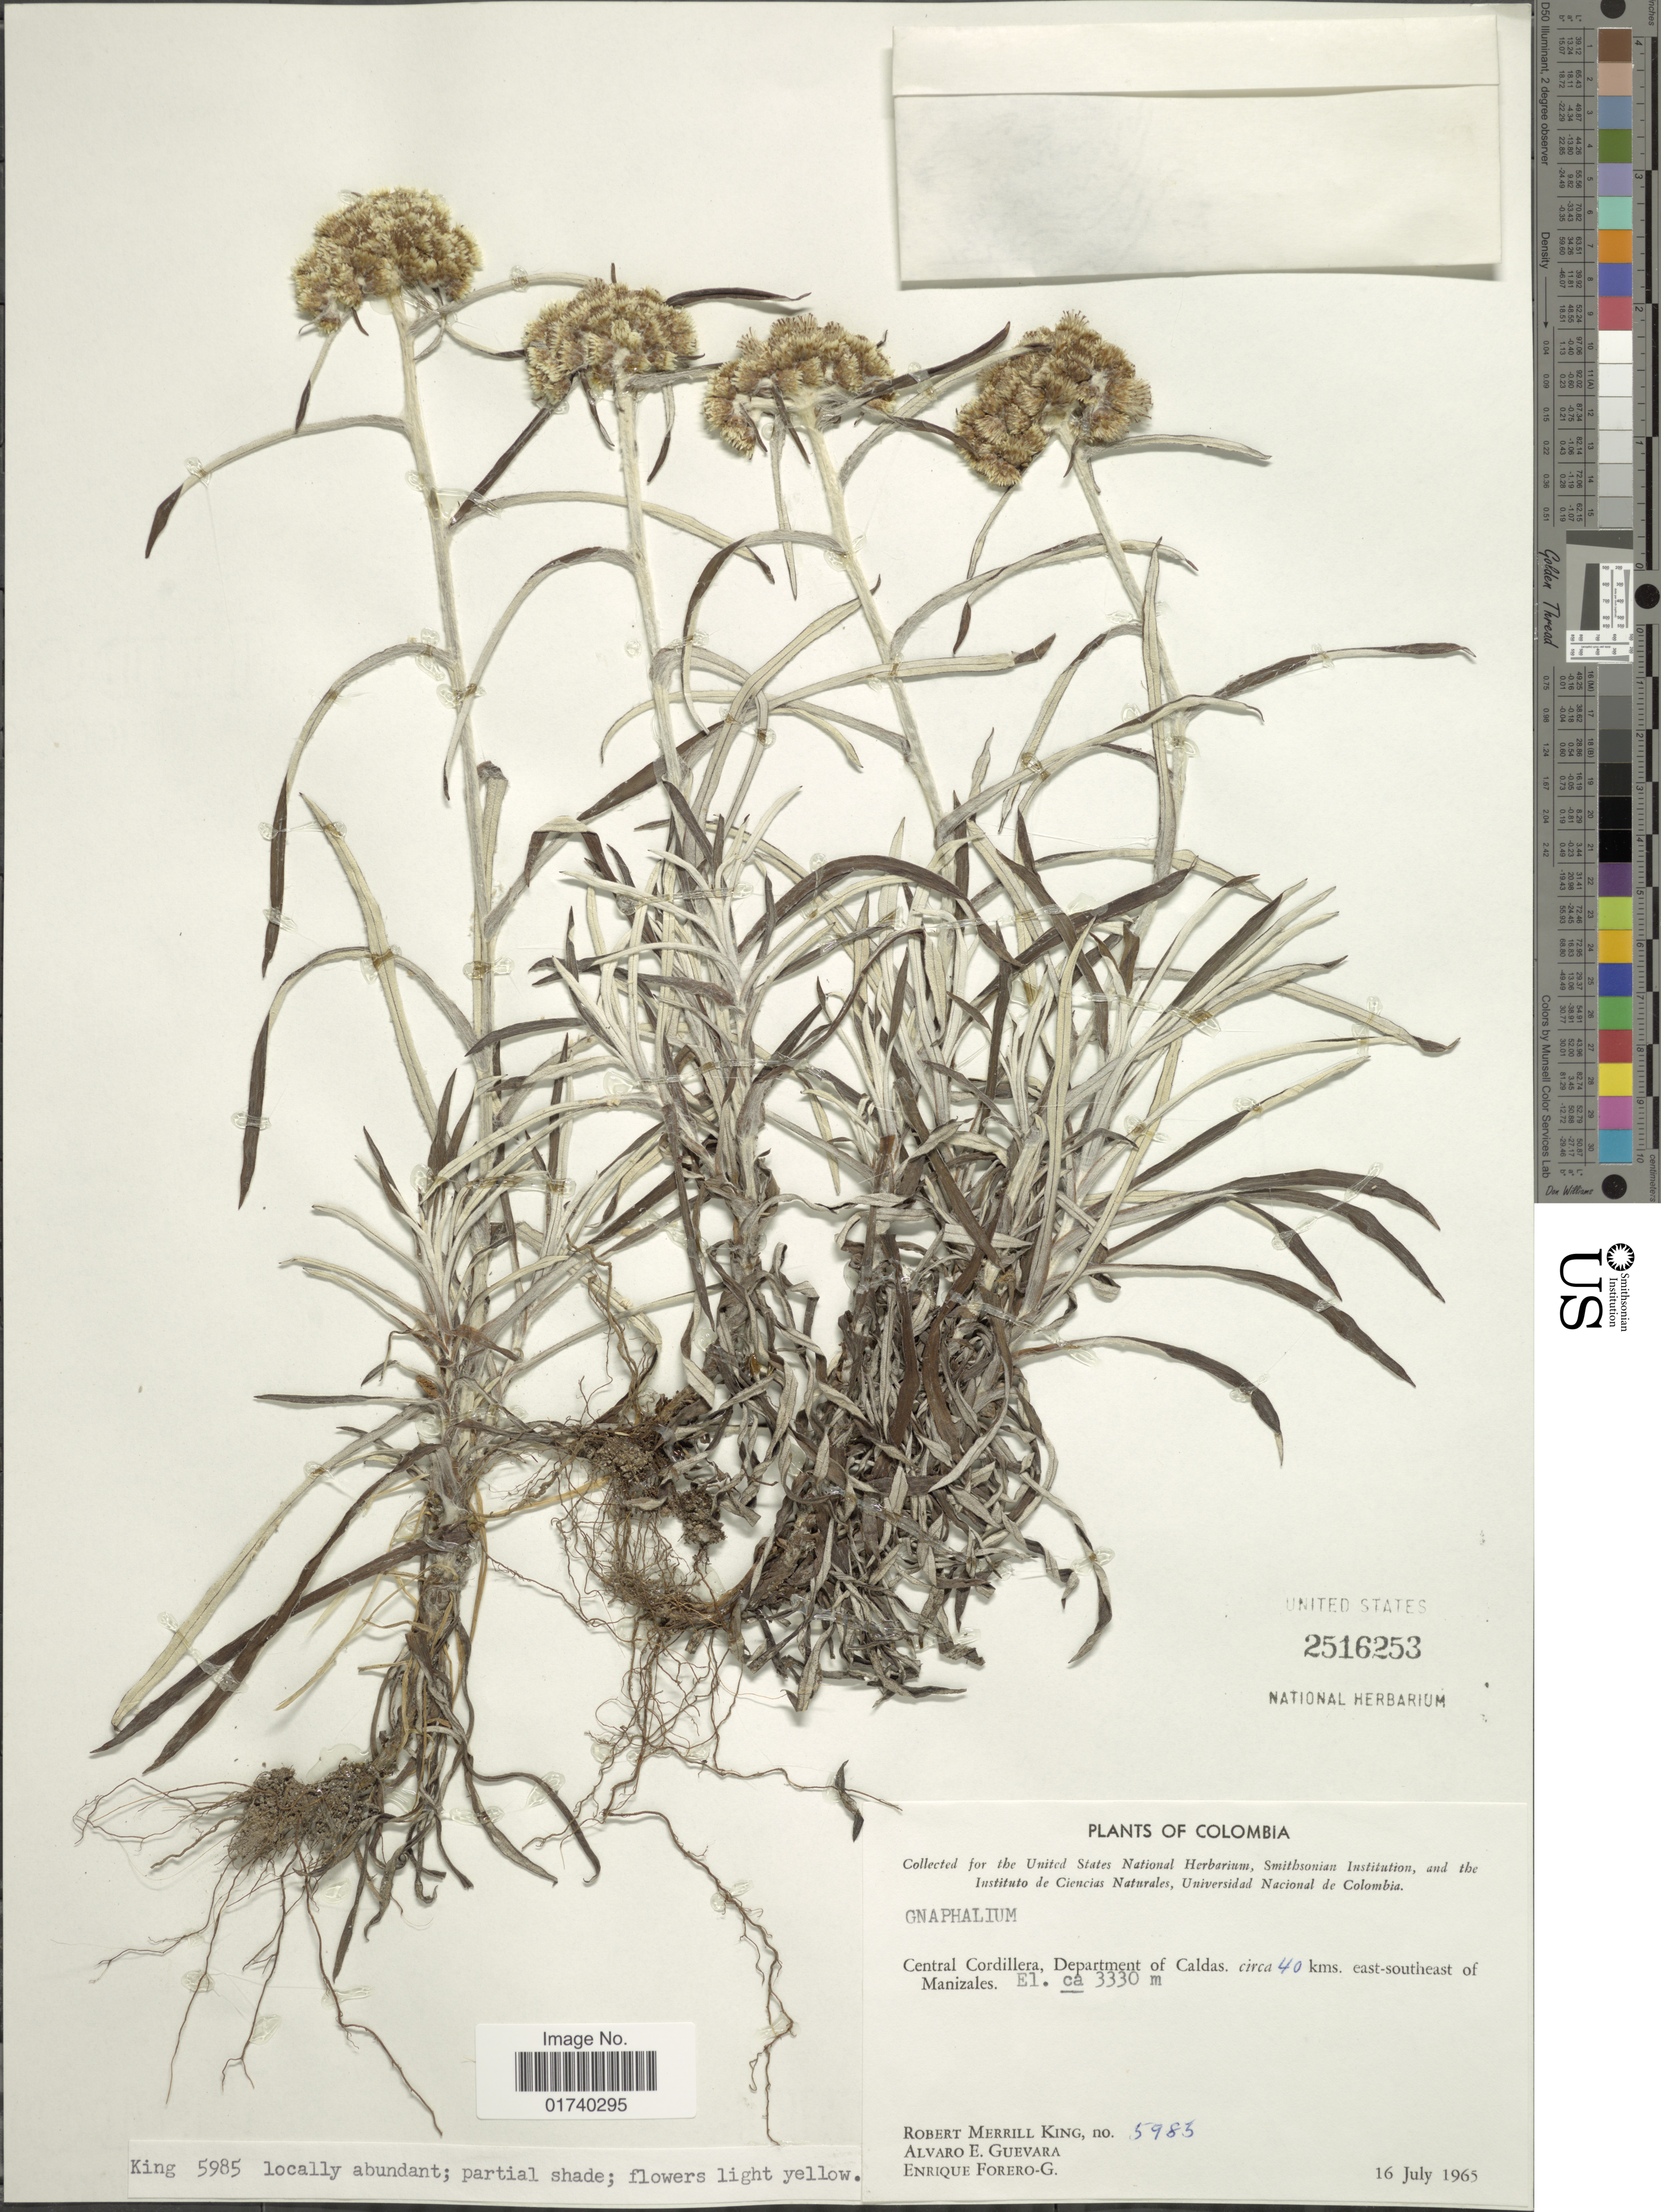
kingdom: Plantae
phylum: Tracheophyta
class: Magnoliopsida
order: Asterales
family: Asteraceae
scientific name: Hypserion major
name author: G.L. Nesom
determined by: Nesom, Guy L.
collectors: R. M. King, A. E. Guevara & E. Forero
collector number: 5985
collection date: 1965-07-16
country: Colombia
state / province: Caldas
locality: Central Cordillera, Department of Caldas, circa 40 kms east - southeast of Manizales.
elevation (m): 3330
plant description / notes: This is a HOLOTYPE - filed in main collection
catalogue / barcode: US 2516253